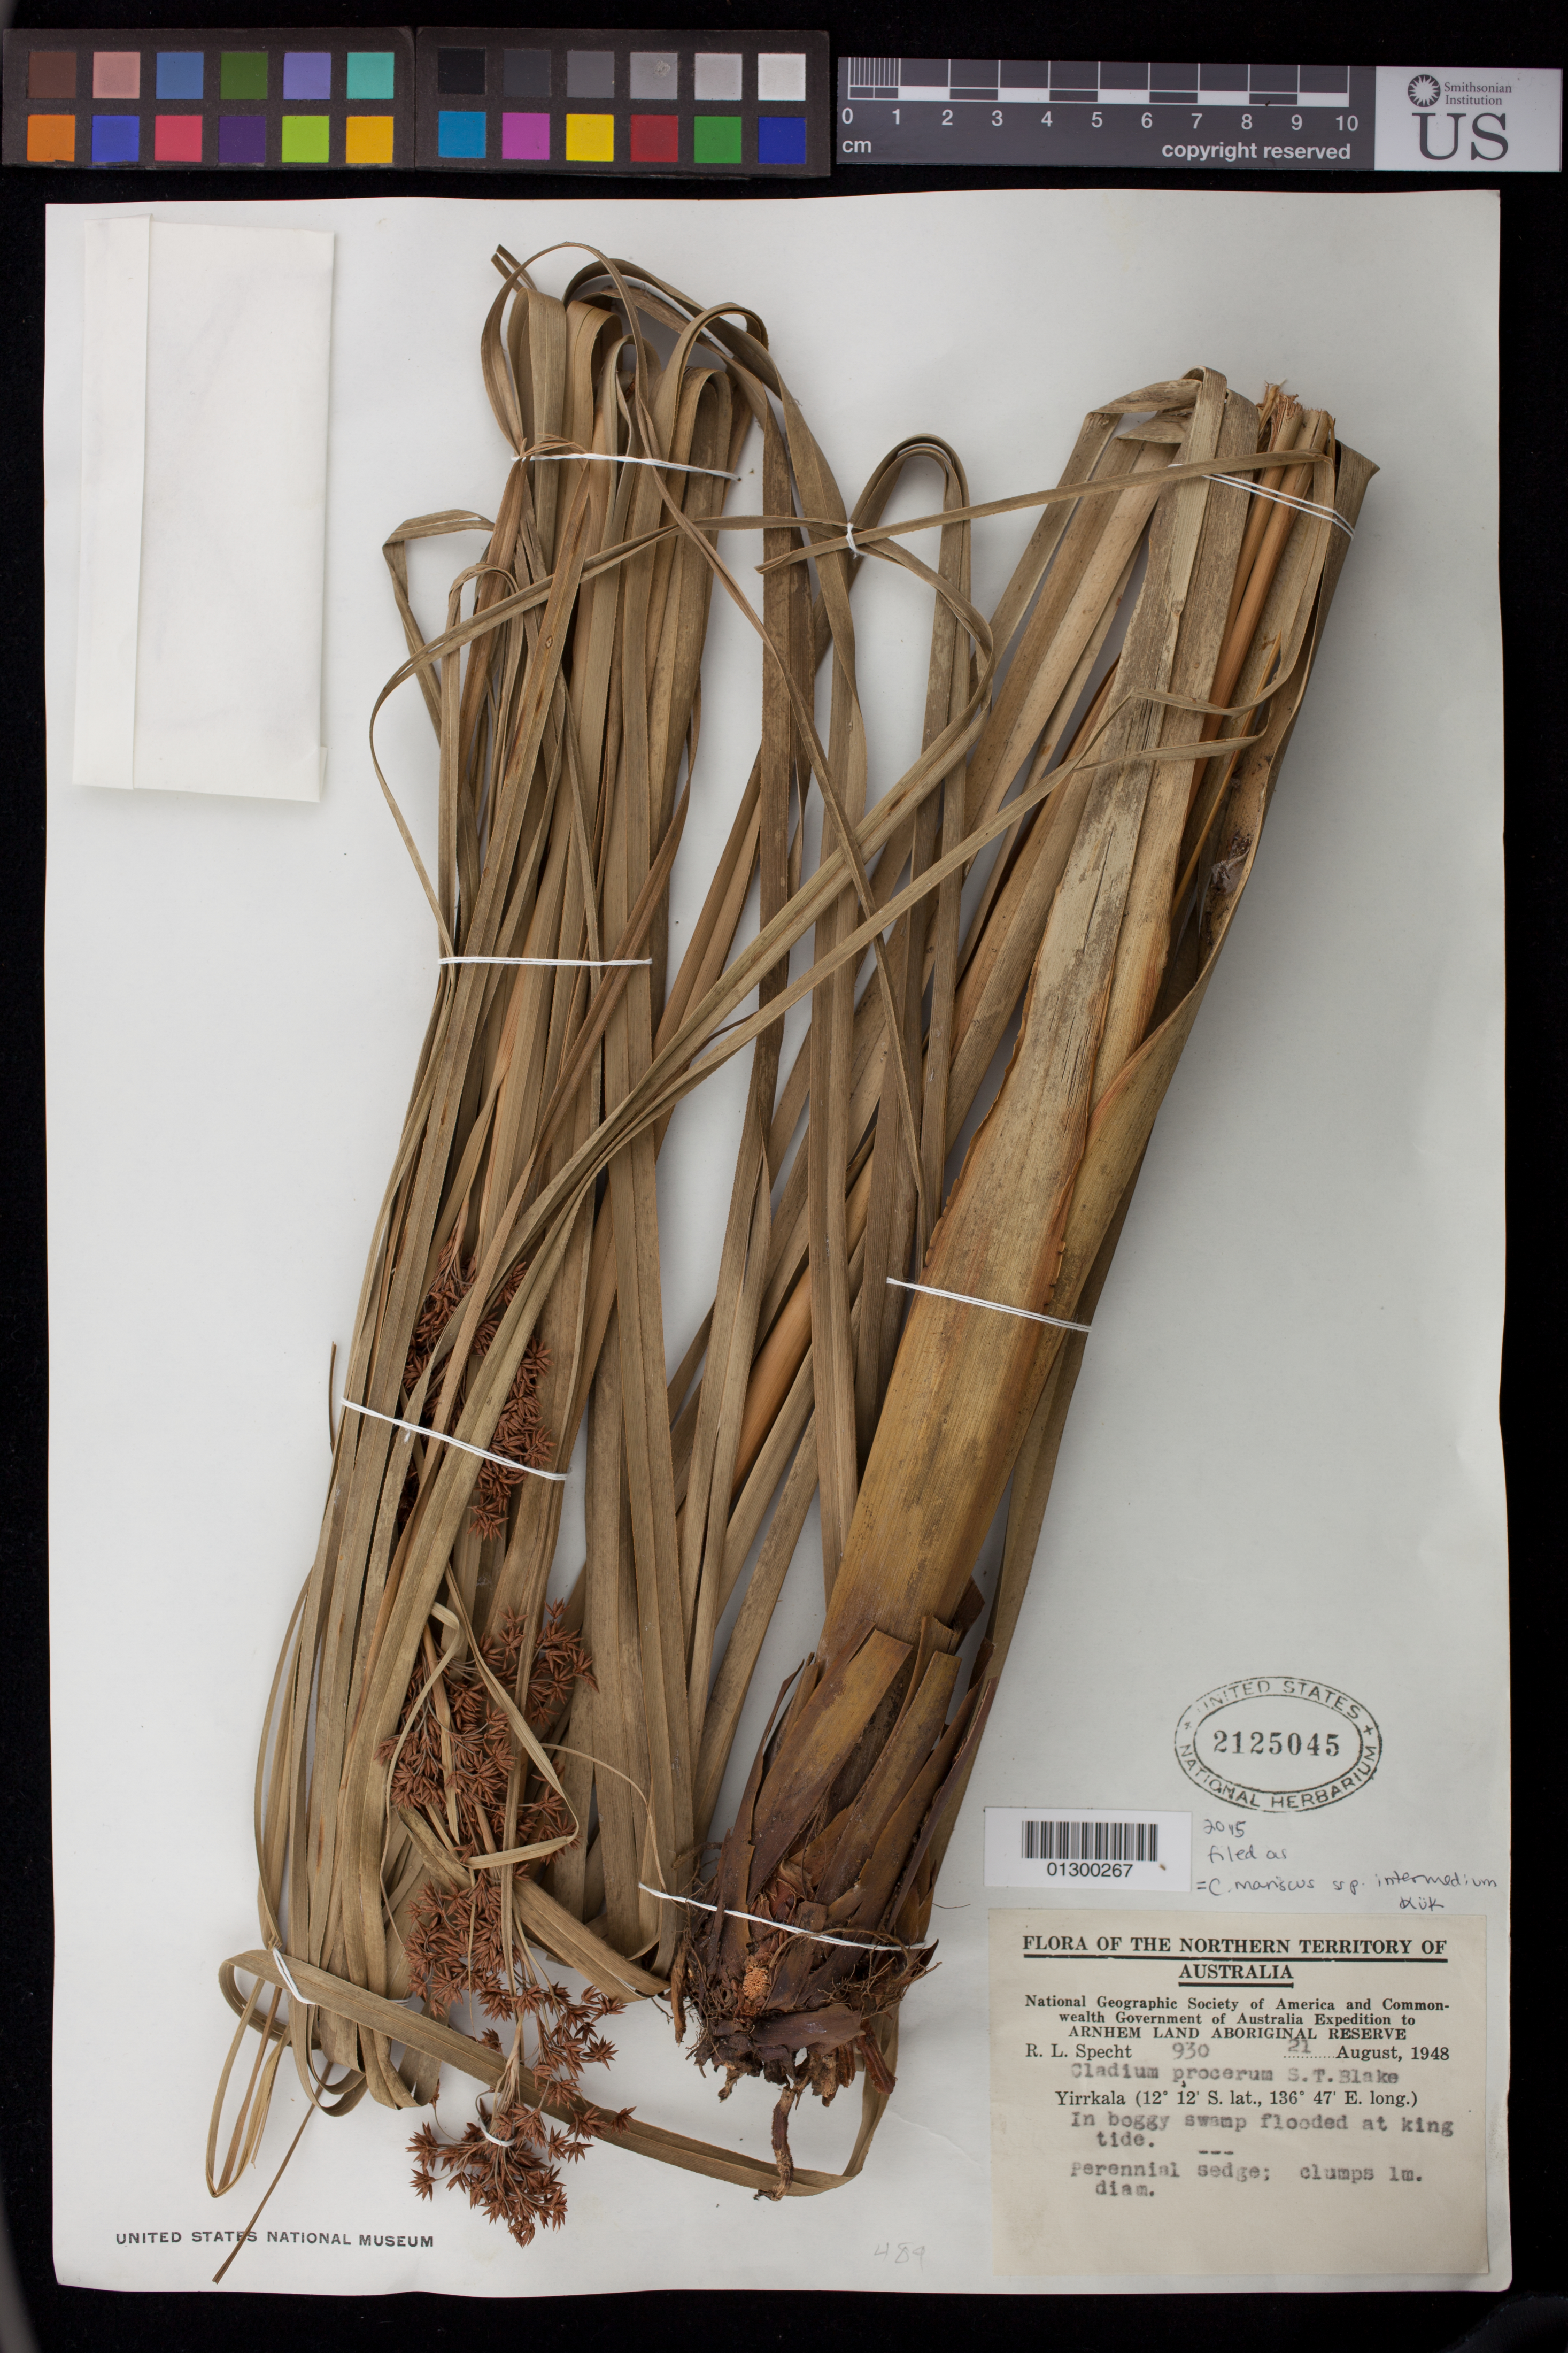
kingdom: Plantae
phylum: Tracheophyta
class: Liliopsida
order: Poales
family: Cyperaceae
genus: Cladium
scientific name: Cladium mariscus subsp. intermedium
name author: Kük.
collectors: R. L. Specht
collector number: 930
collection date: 1948-08-21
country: Australia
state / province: Northern Territory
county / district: East Arnhem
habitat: In boggy swamp flooded at king tide.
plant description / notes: Perennial sedge; clumps 1 m. diam.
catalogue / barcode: US 2125045